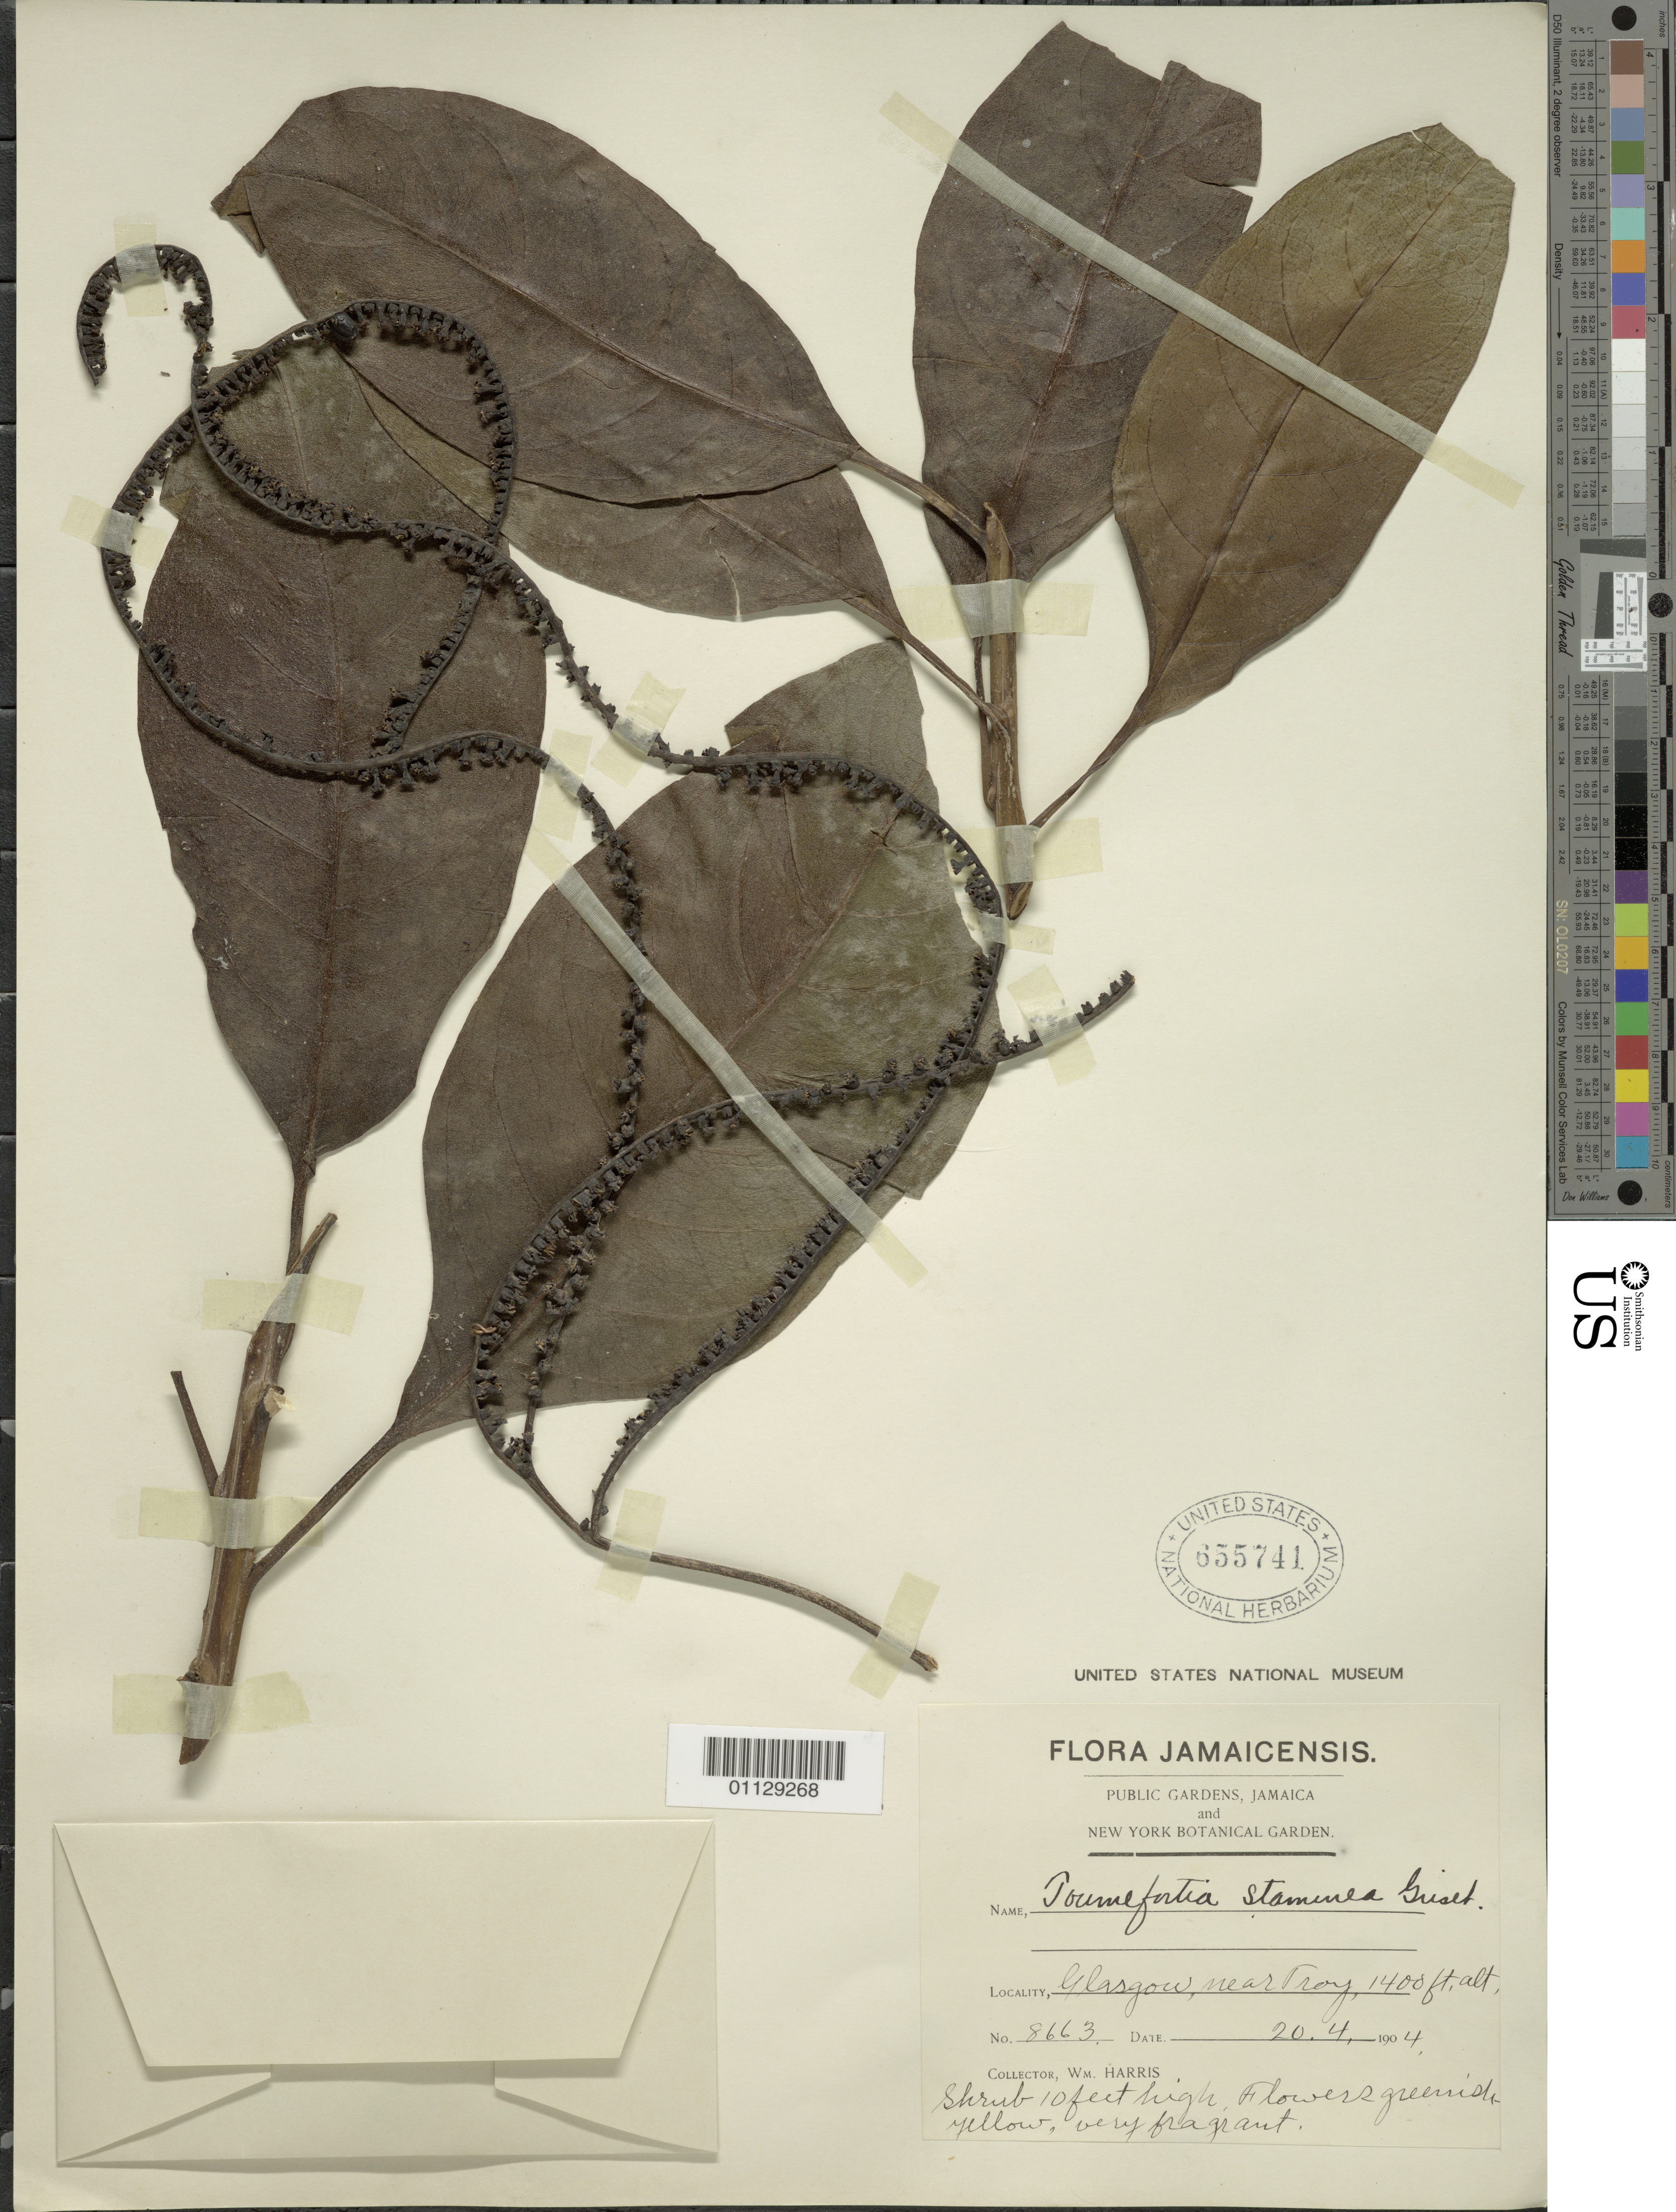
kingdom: Plantae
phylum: Tracheophyta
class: Magnoliopsida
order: Boraginales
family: Heliotropiaceae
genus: Tournefortia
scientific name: Tournefortia staminea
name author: Griseb.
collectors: W. Harris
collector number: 8663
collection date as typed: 20 Apr 1904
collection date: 1904-04-20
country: Jamaica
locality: Glasgow, near Troy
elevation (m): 427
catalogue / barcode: US 655741